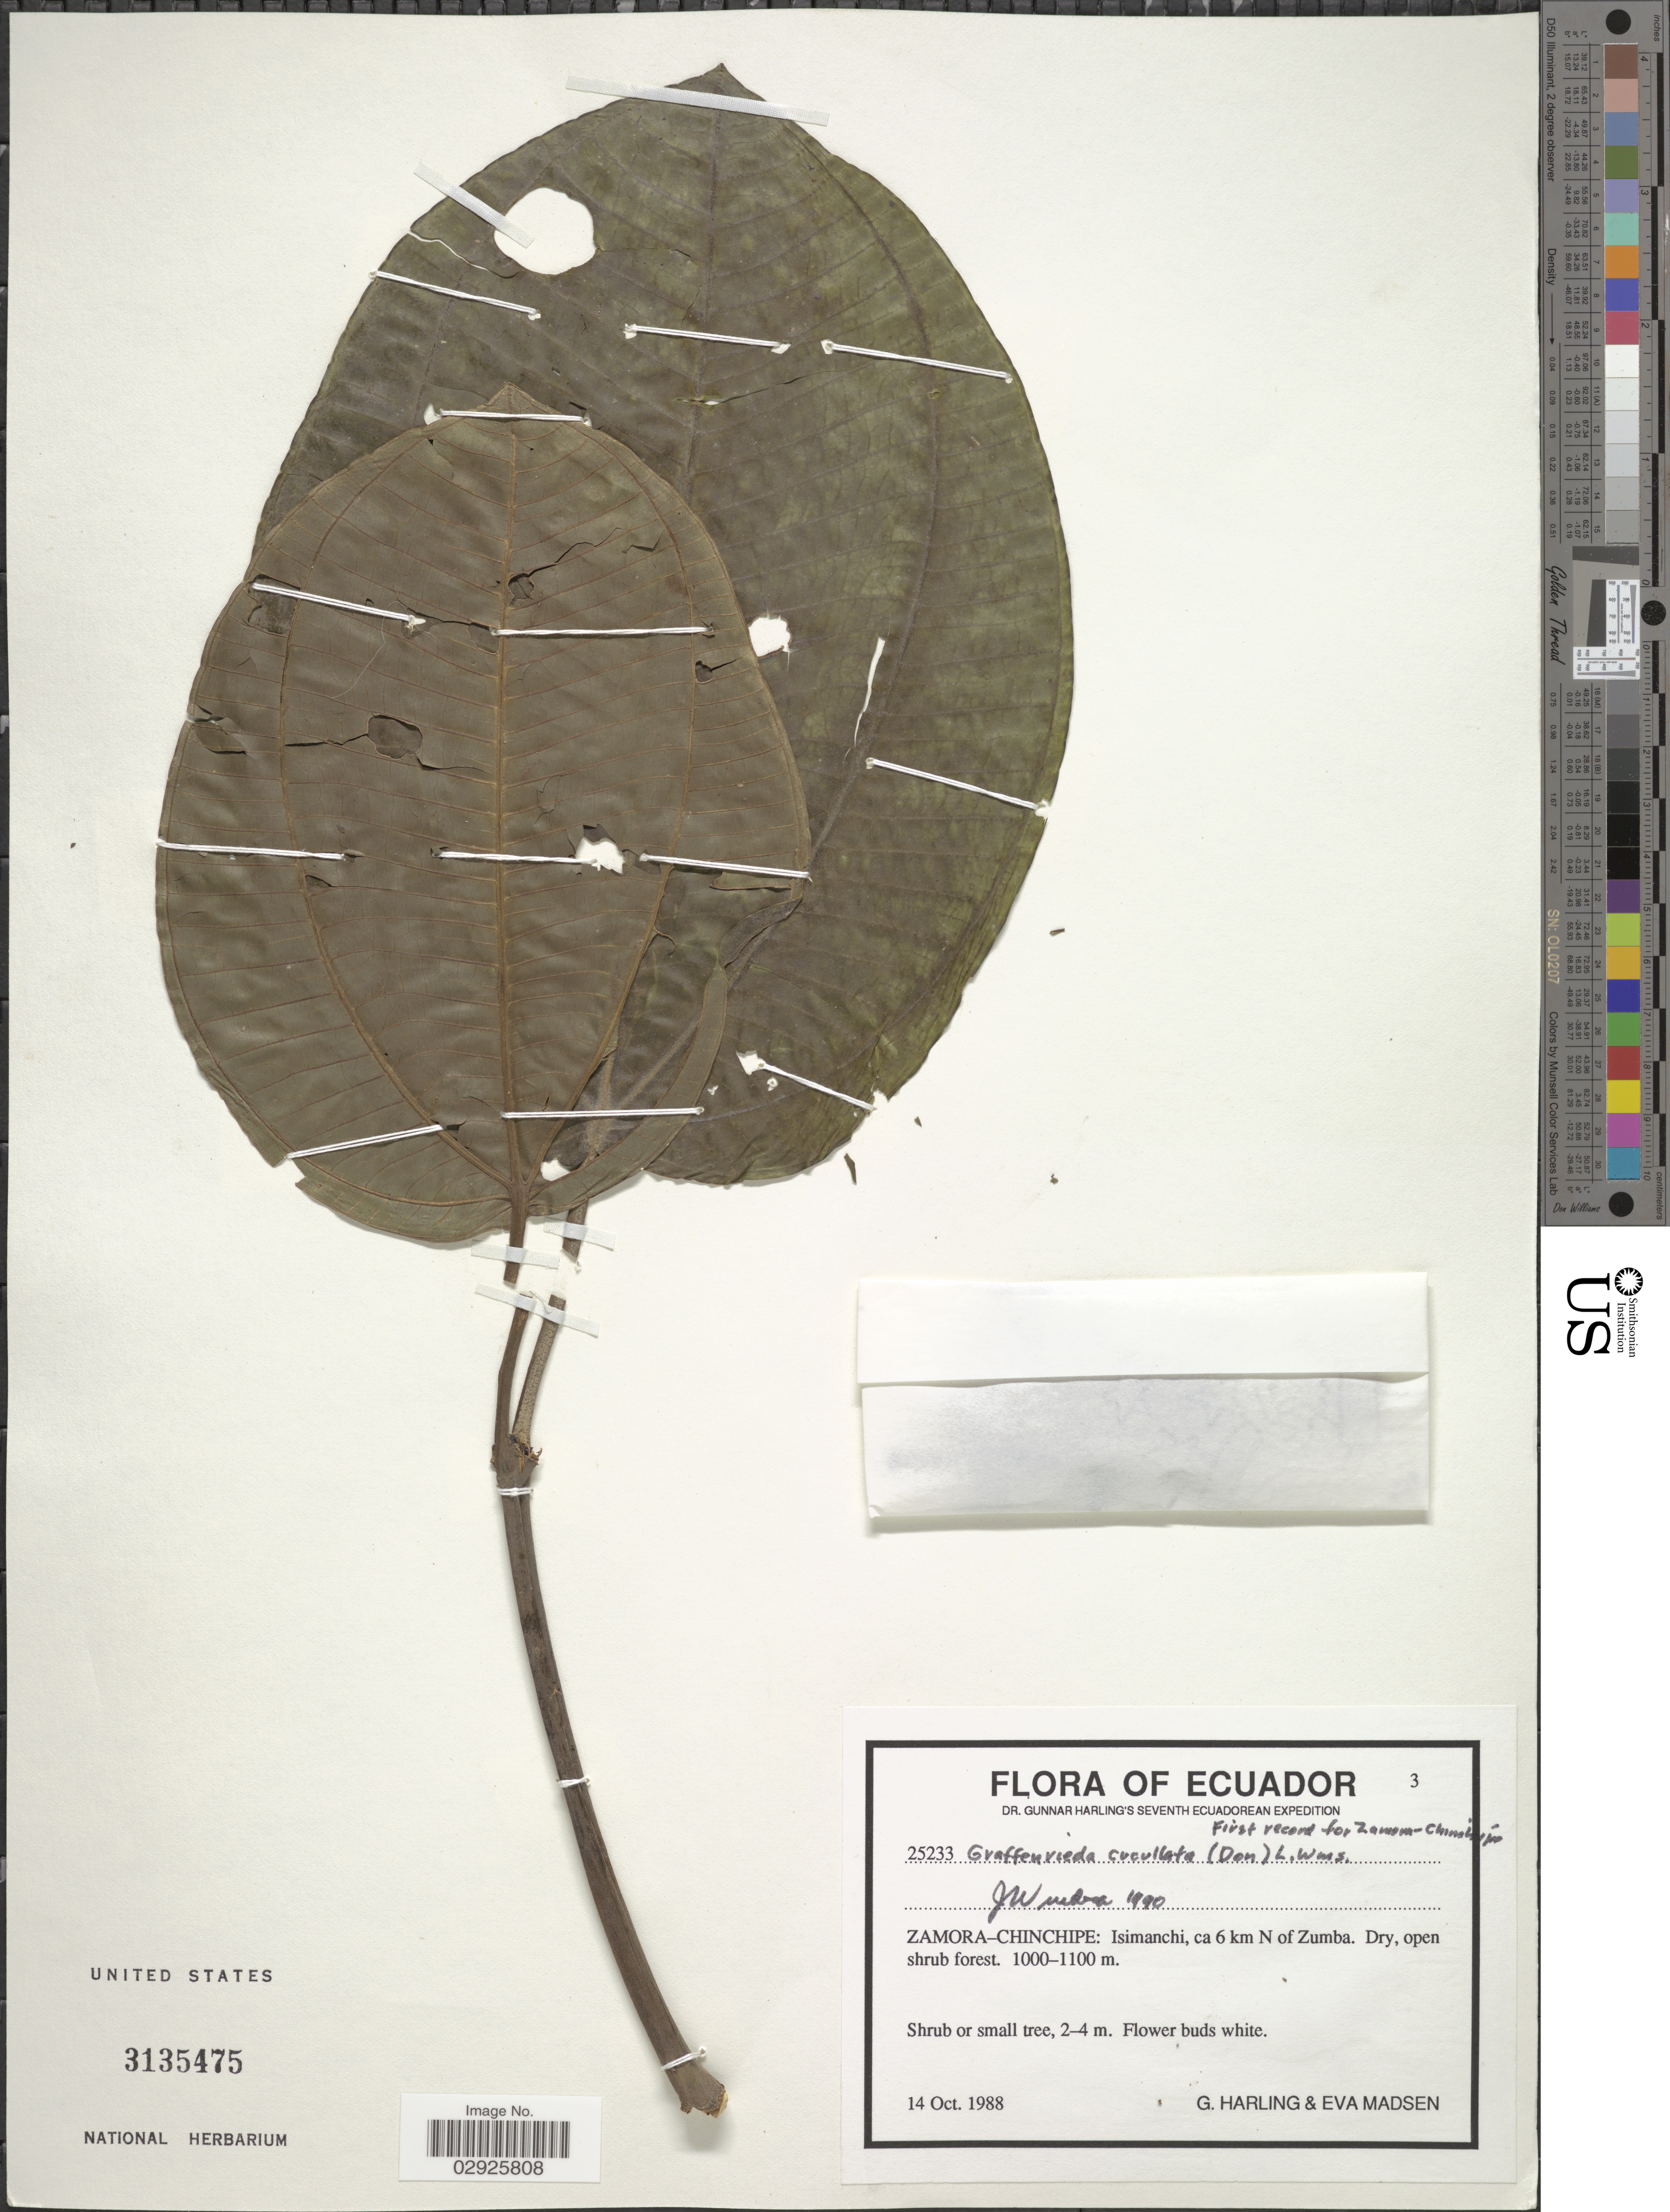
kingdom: Plantae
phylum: Tracheophyta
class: Magnoliopsida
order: Myrtales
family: Melastomataceae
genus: Graffenrieda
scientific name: Graffenrieda cucullata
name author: (Triana) L.O. Williams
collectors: G. Harling & E. Bjerrum Madsen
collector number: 25233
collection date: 1988-10-14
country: Ecuador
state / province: Zamora-Chinchipe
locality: Isimanchi, ca 6 km N of Zumba.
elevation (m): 1000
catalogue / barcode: US 3135475